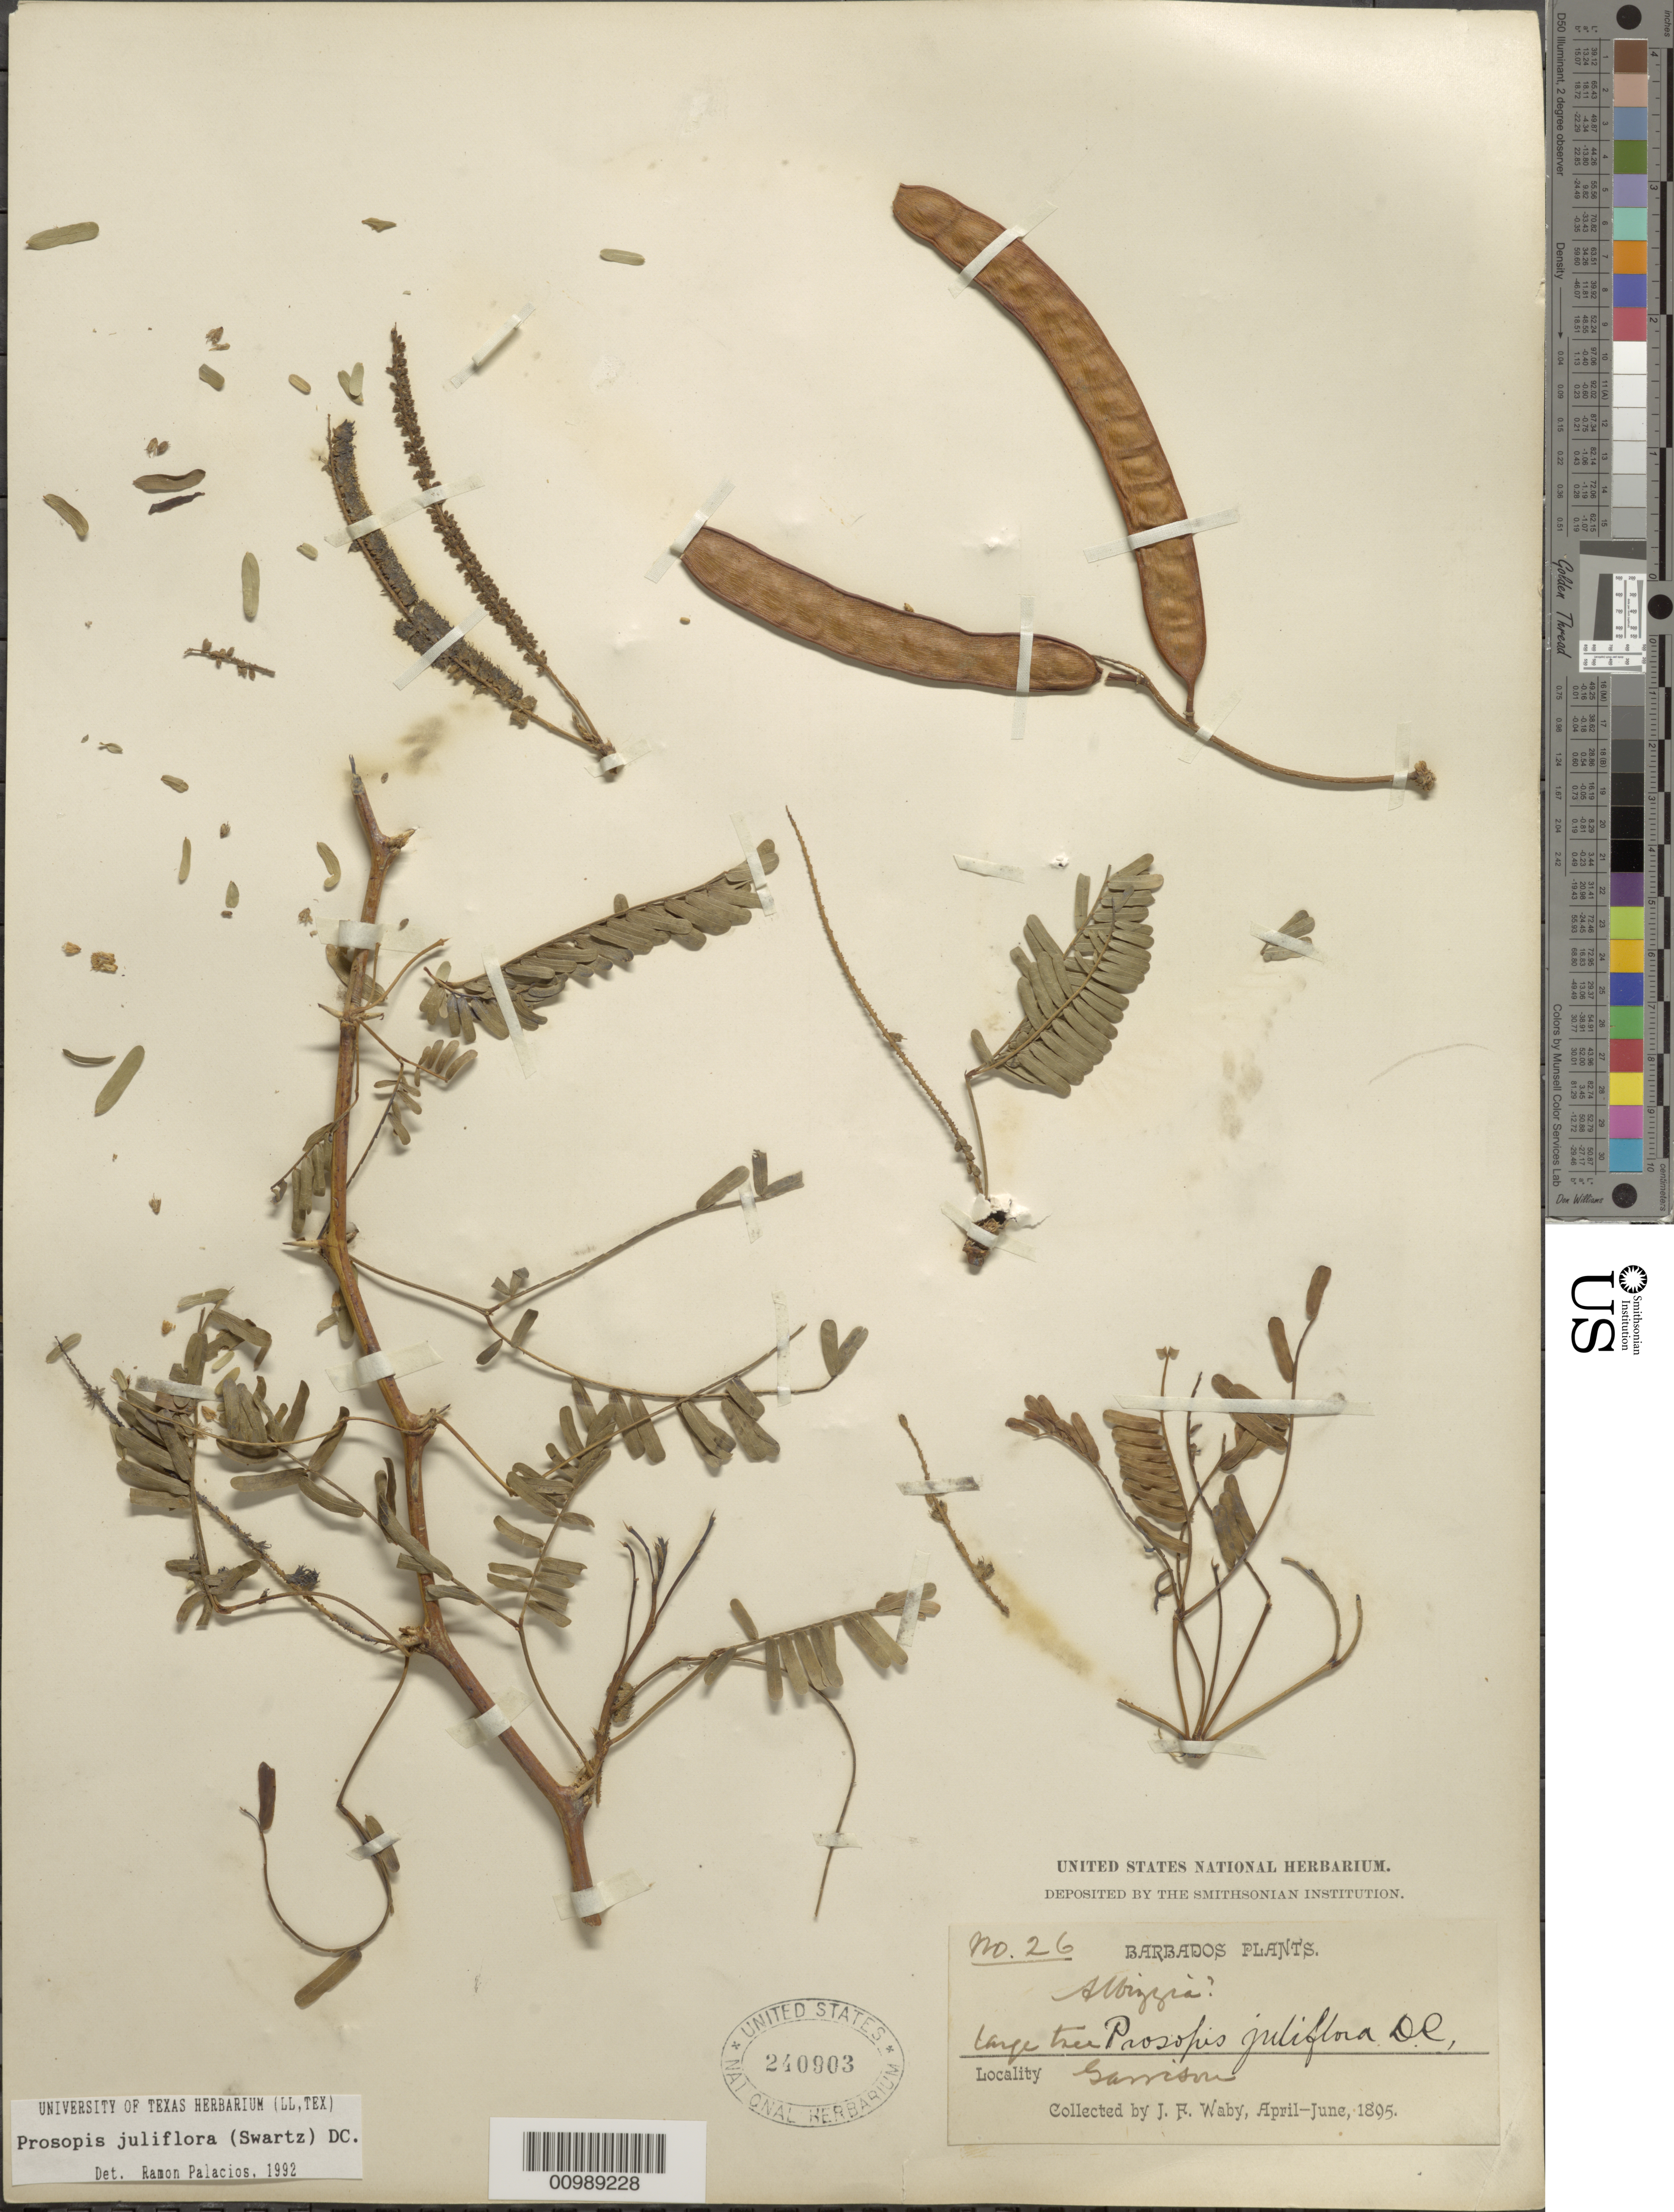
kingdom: Plantae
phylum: Tracheophyta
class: Magnoliopsida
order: Fabales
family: Fabaceae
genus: Neltuma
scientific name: Neltuma juliflora var. juliflora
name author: (Sw.) Raf.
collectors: J. Waby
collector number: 26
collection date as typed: Apr 1895 to -- Jun 1895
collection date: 1895-04/1895-06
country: Barbados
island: Barbados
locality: Sarrisne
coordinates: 0 N, 0 E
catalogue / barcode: US 240903